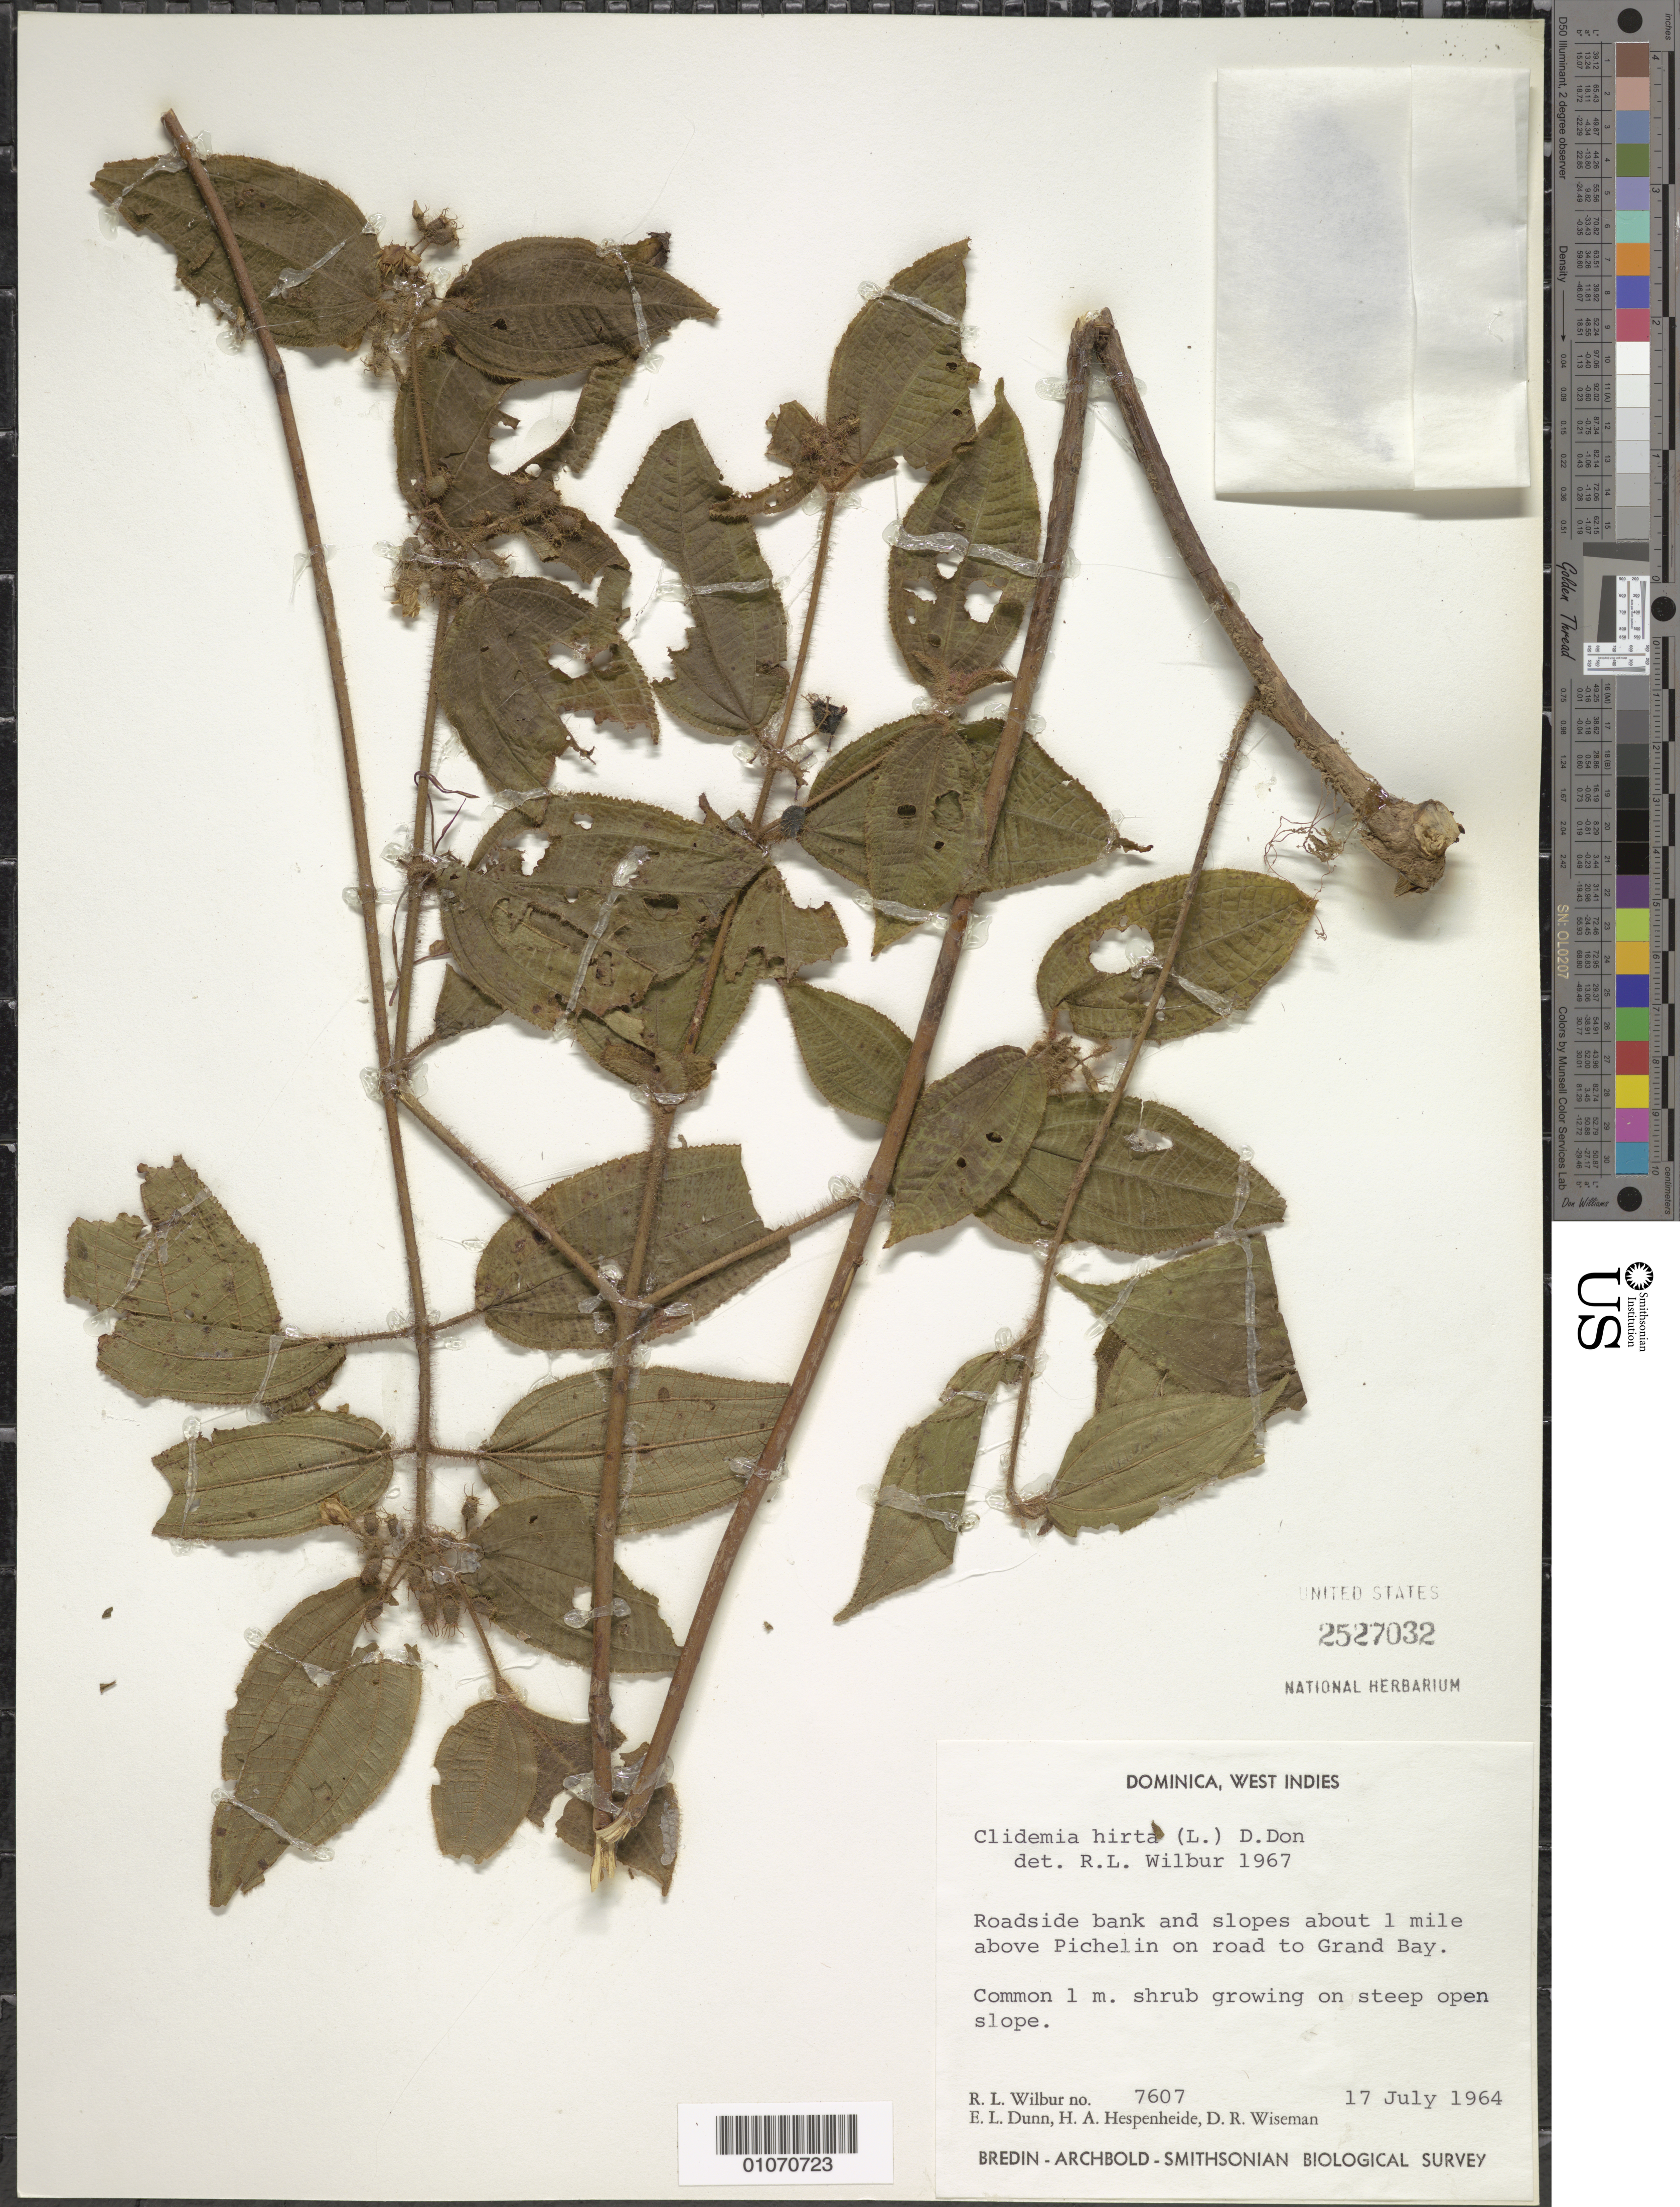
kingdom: Plantae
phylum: Tracheophyta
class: Magnoliopsida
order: Myrtales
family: Melastomataceae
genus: Clidemia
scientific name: Clidemia hirta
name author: (L.) D. Don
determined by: Wilbur, R. L.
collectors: R. L. Wilbur, E. Dunn, H. A. Hespenheide & D. R. Wiseman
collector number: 7607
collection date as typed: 17 Jul 1964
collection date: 1964-07-17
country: Dominica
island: Dominica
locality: Pichelin, 1 mail above on road to Grand Bay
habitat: Roadside bank and slopes. Growing on steep open slope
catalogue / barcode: US 2527032